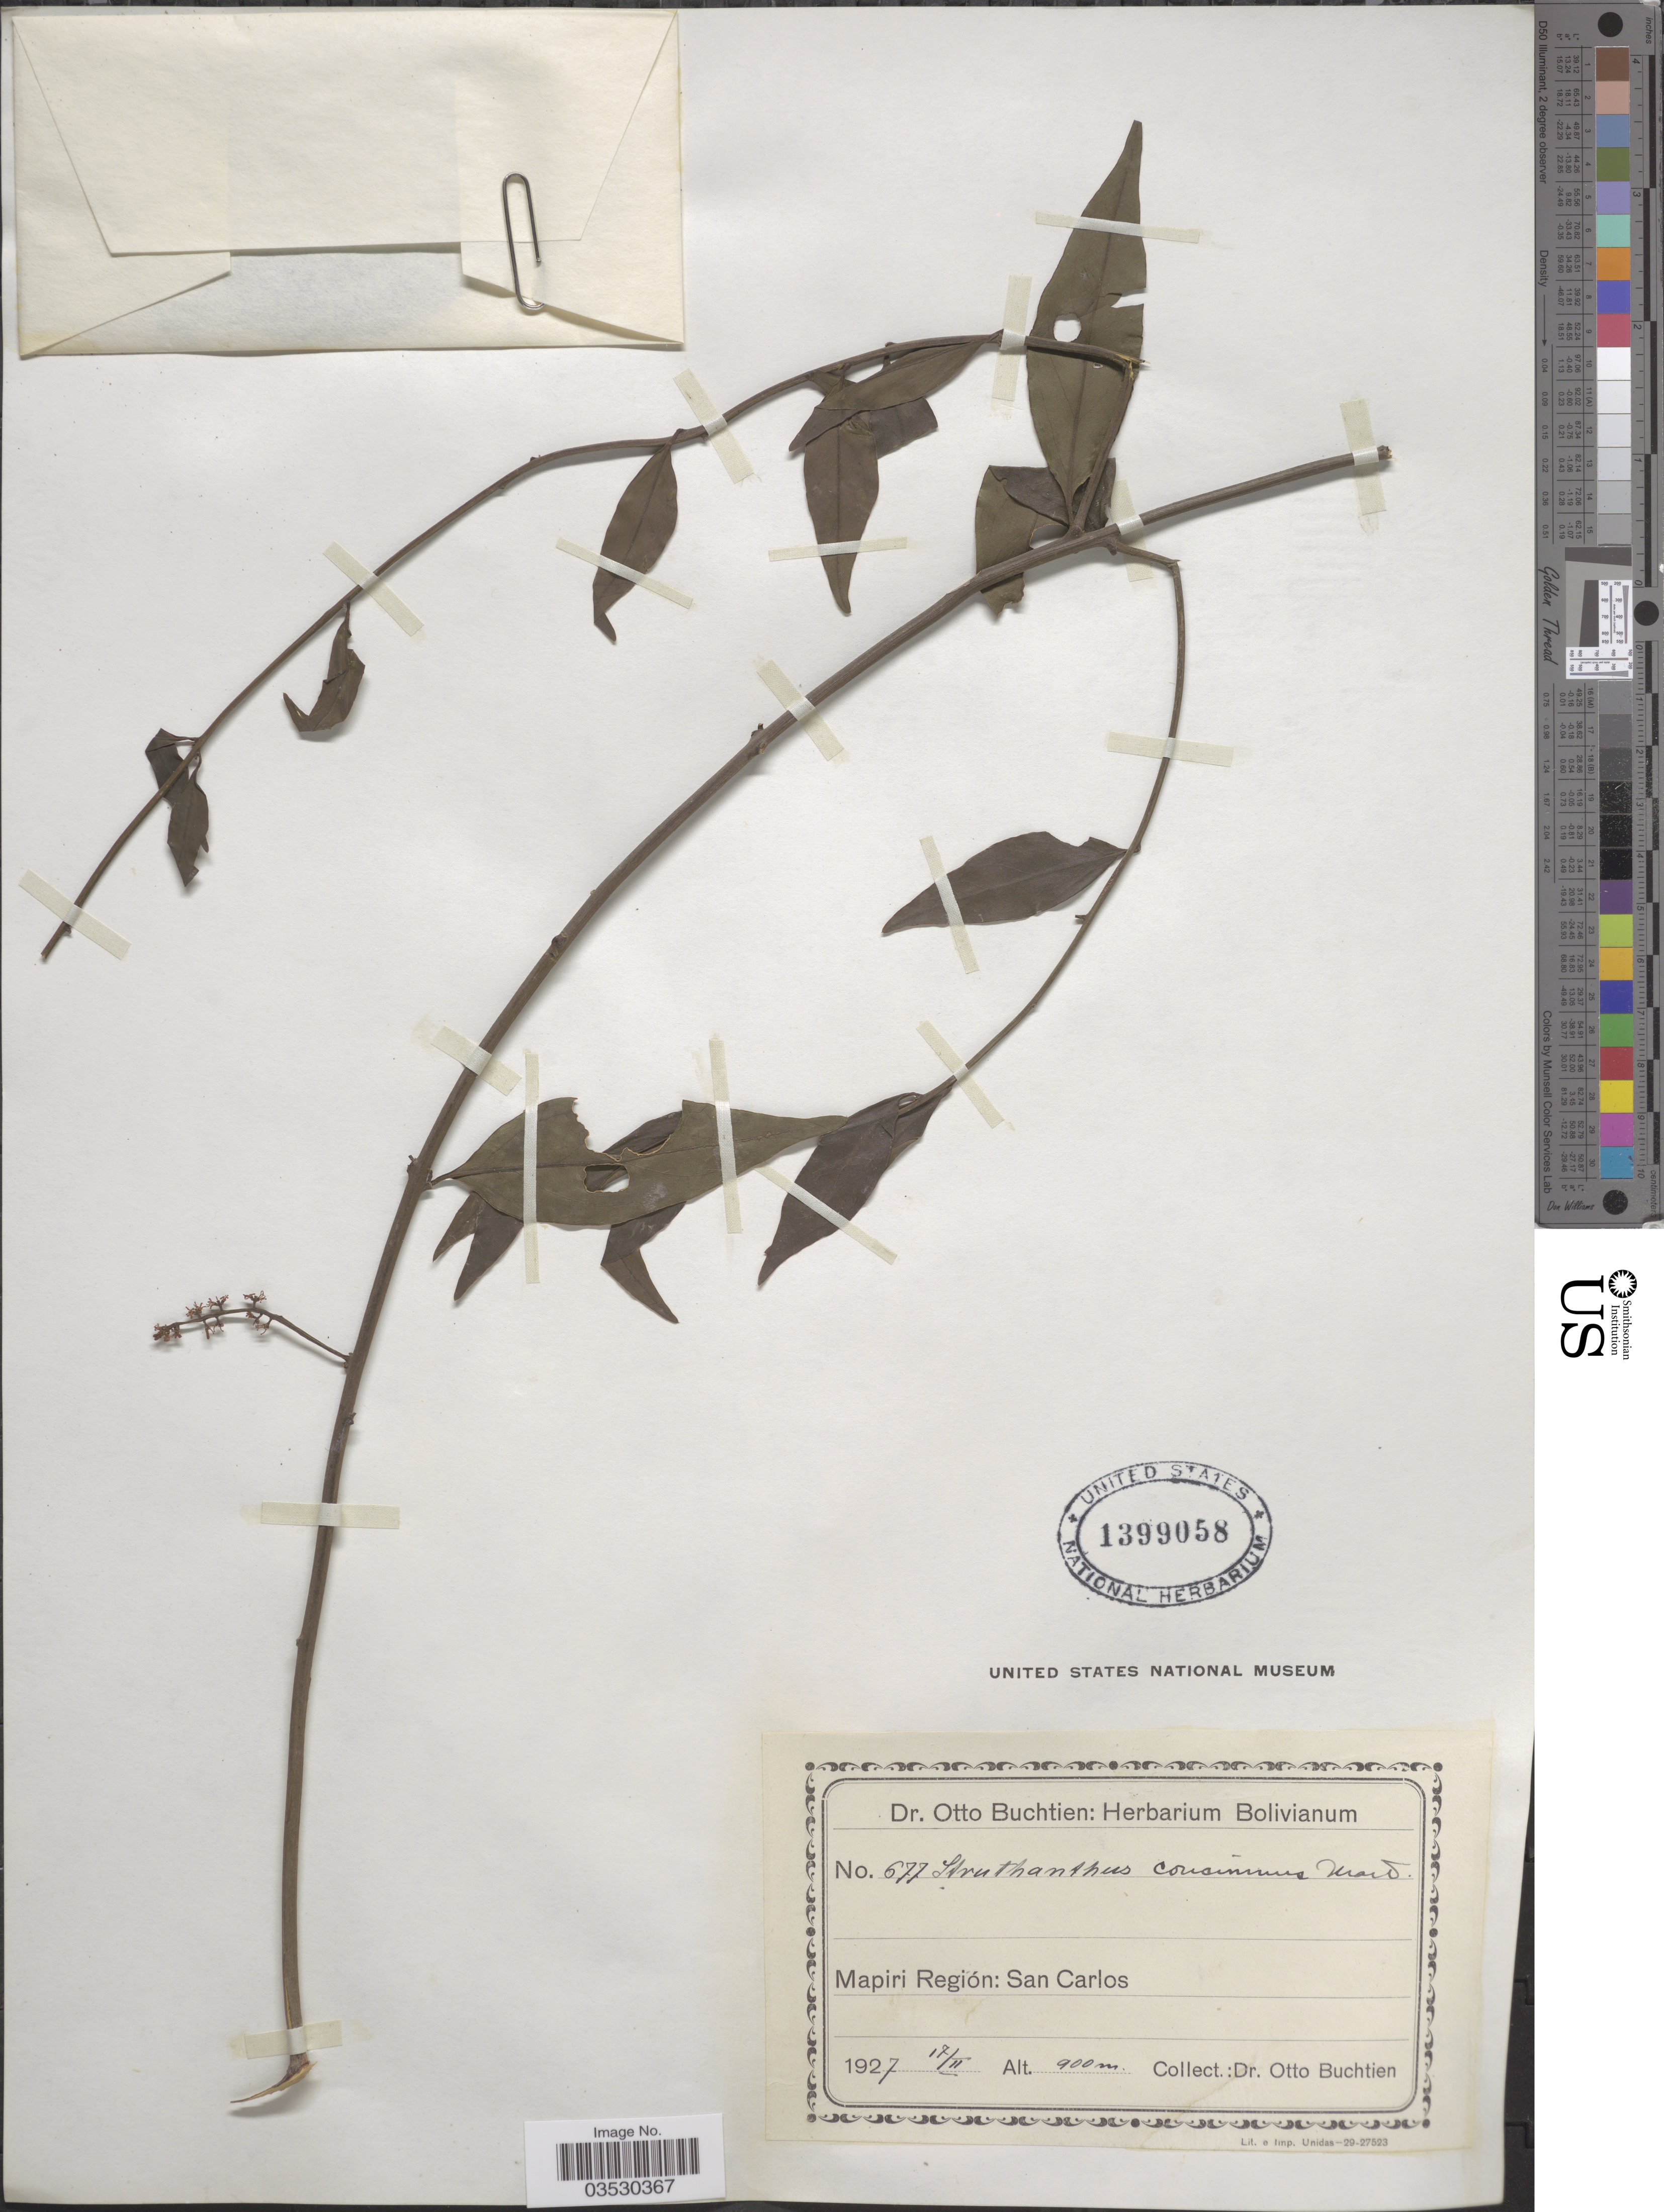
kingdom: Plantae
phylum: Tracheophyta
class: Magnoliopsida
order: Santalales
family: Loranthaceae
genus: Struthanthus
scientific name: Struthanthus concinnus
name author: Mart.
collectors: O. Buchtien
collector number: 677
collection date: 1927-02-17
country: Bolivia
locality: Mapiri Región: San Carlos.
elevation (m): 900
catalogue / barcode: US 1399058